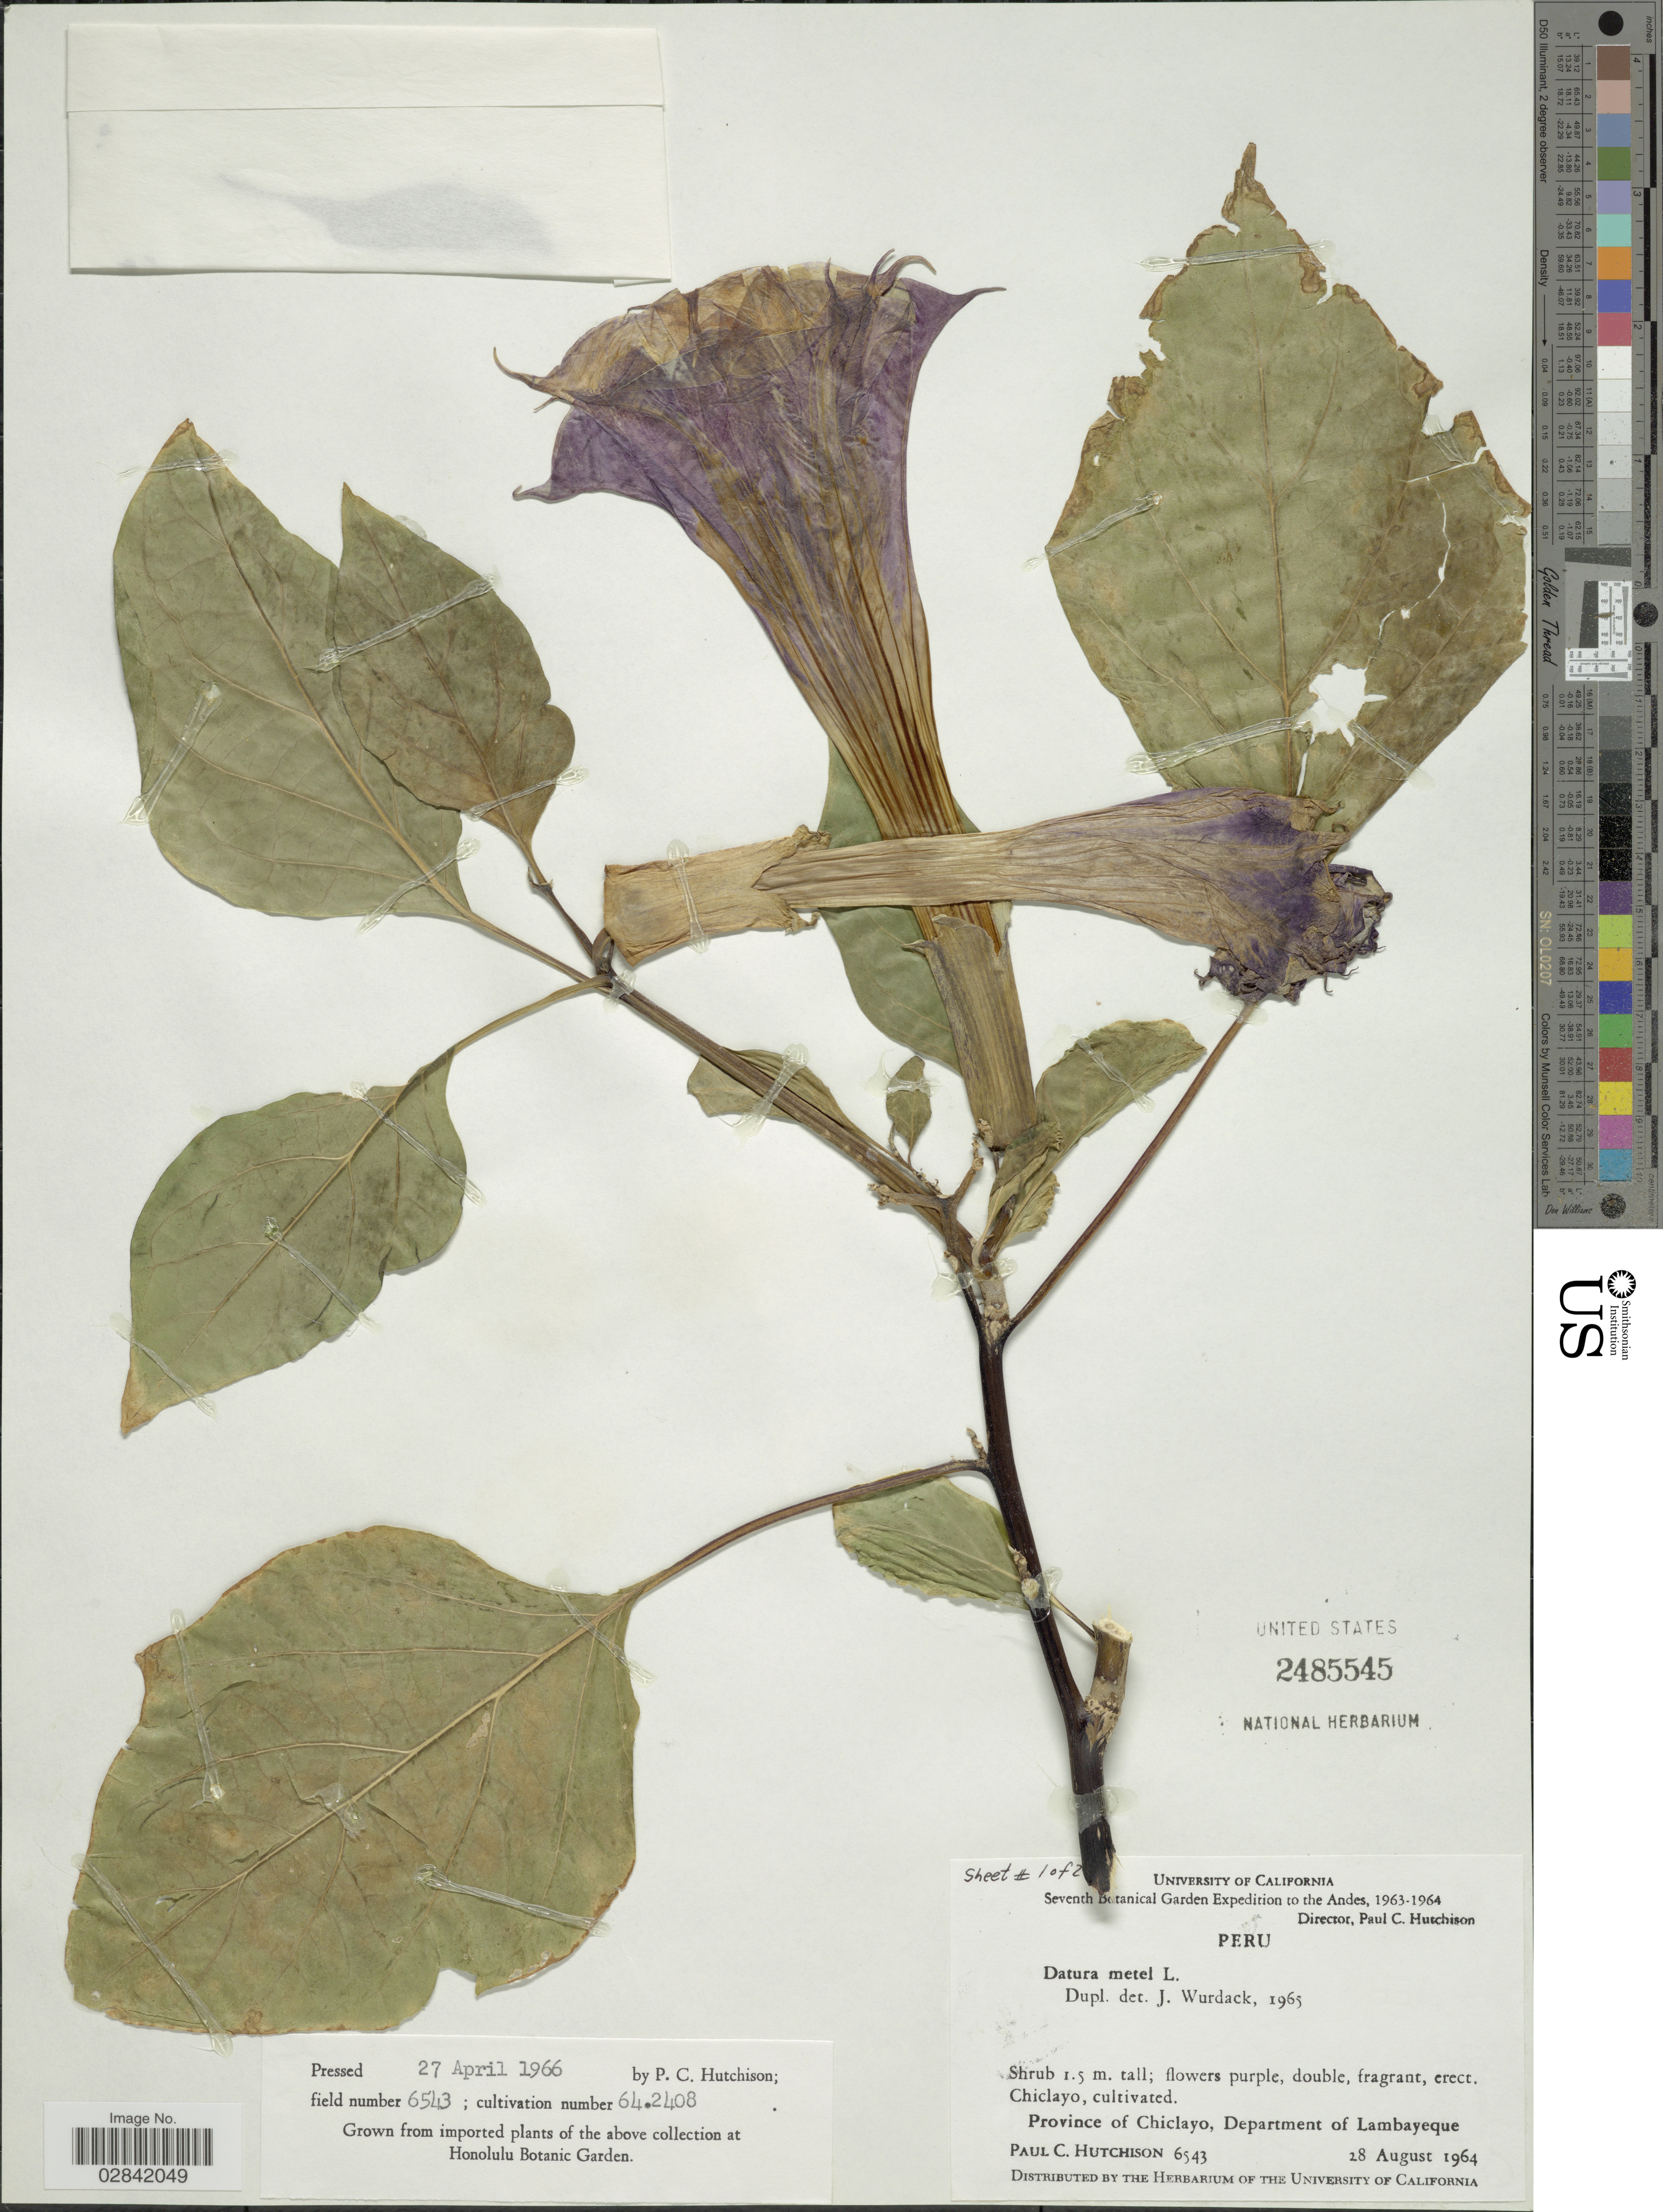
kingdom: Plantae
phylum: Tracheophyta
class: Magnoliopsida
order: Solanales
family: Solanaceae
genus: Datura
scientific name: Datura metel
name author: L.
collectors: P. C. Hutchison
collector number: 6543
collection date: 1964-08-28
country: Peru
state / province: Lambayeque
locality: Andes, Chiclayo, Province of Chiclayo, Department of Lambayeque.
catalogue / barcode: US 2485545